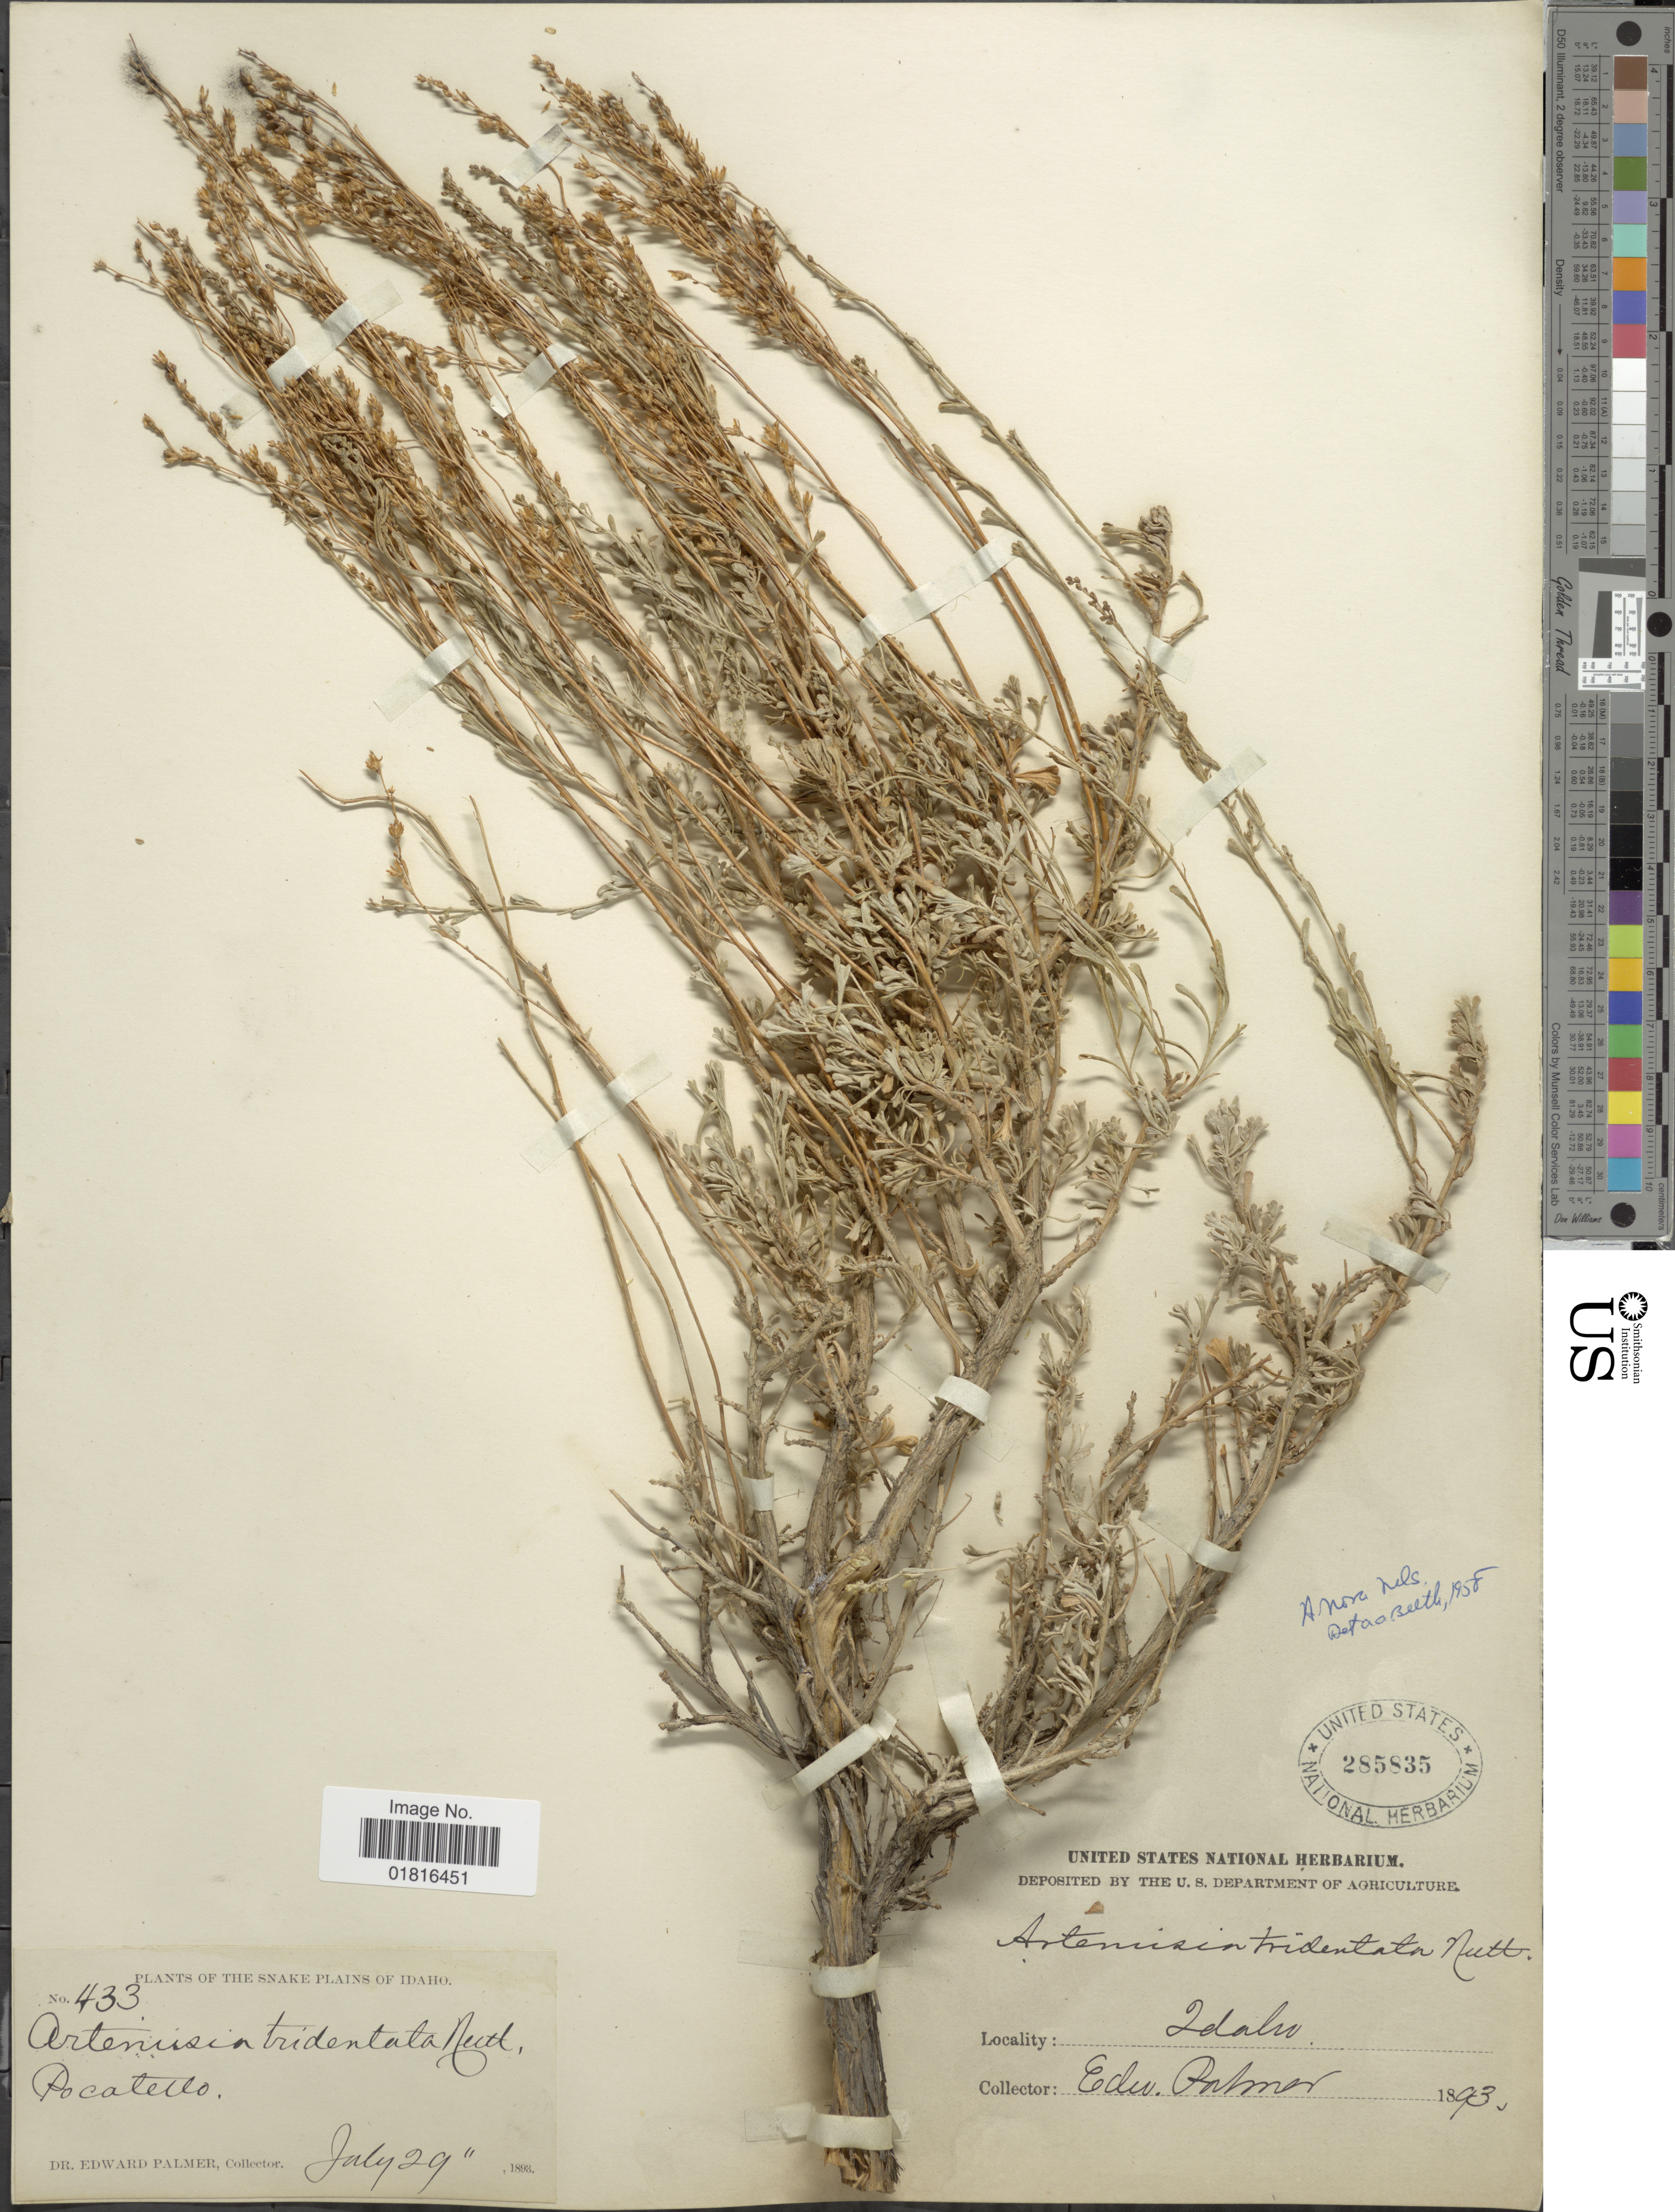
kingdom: Plantae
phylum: Tracheophyta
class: Magnoliopsida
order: Asterales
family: Asteraceae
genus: Artemisia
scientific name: Artemisia nova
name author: A. Nelson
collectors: E. Palmer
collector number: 433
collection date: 1893-07-29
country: United States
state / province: Idaho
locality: The Snake Plains of Idaho, Pocatello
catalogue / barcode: US 285835